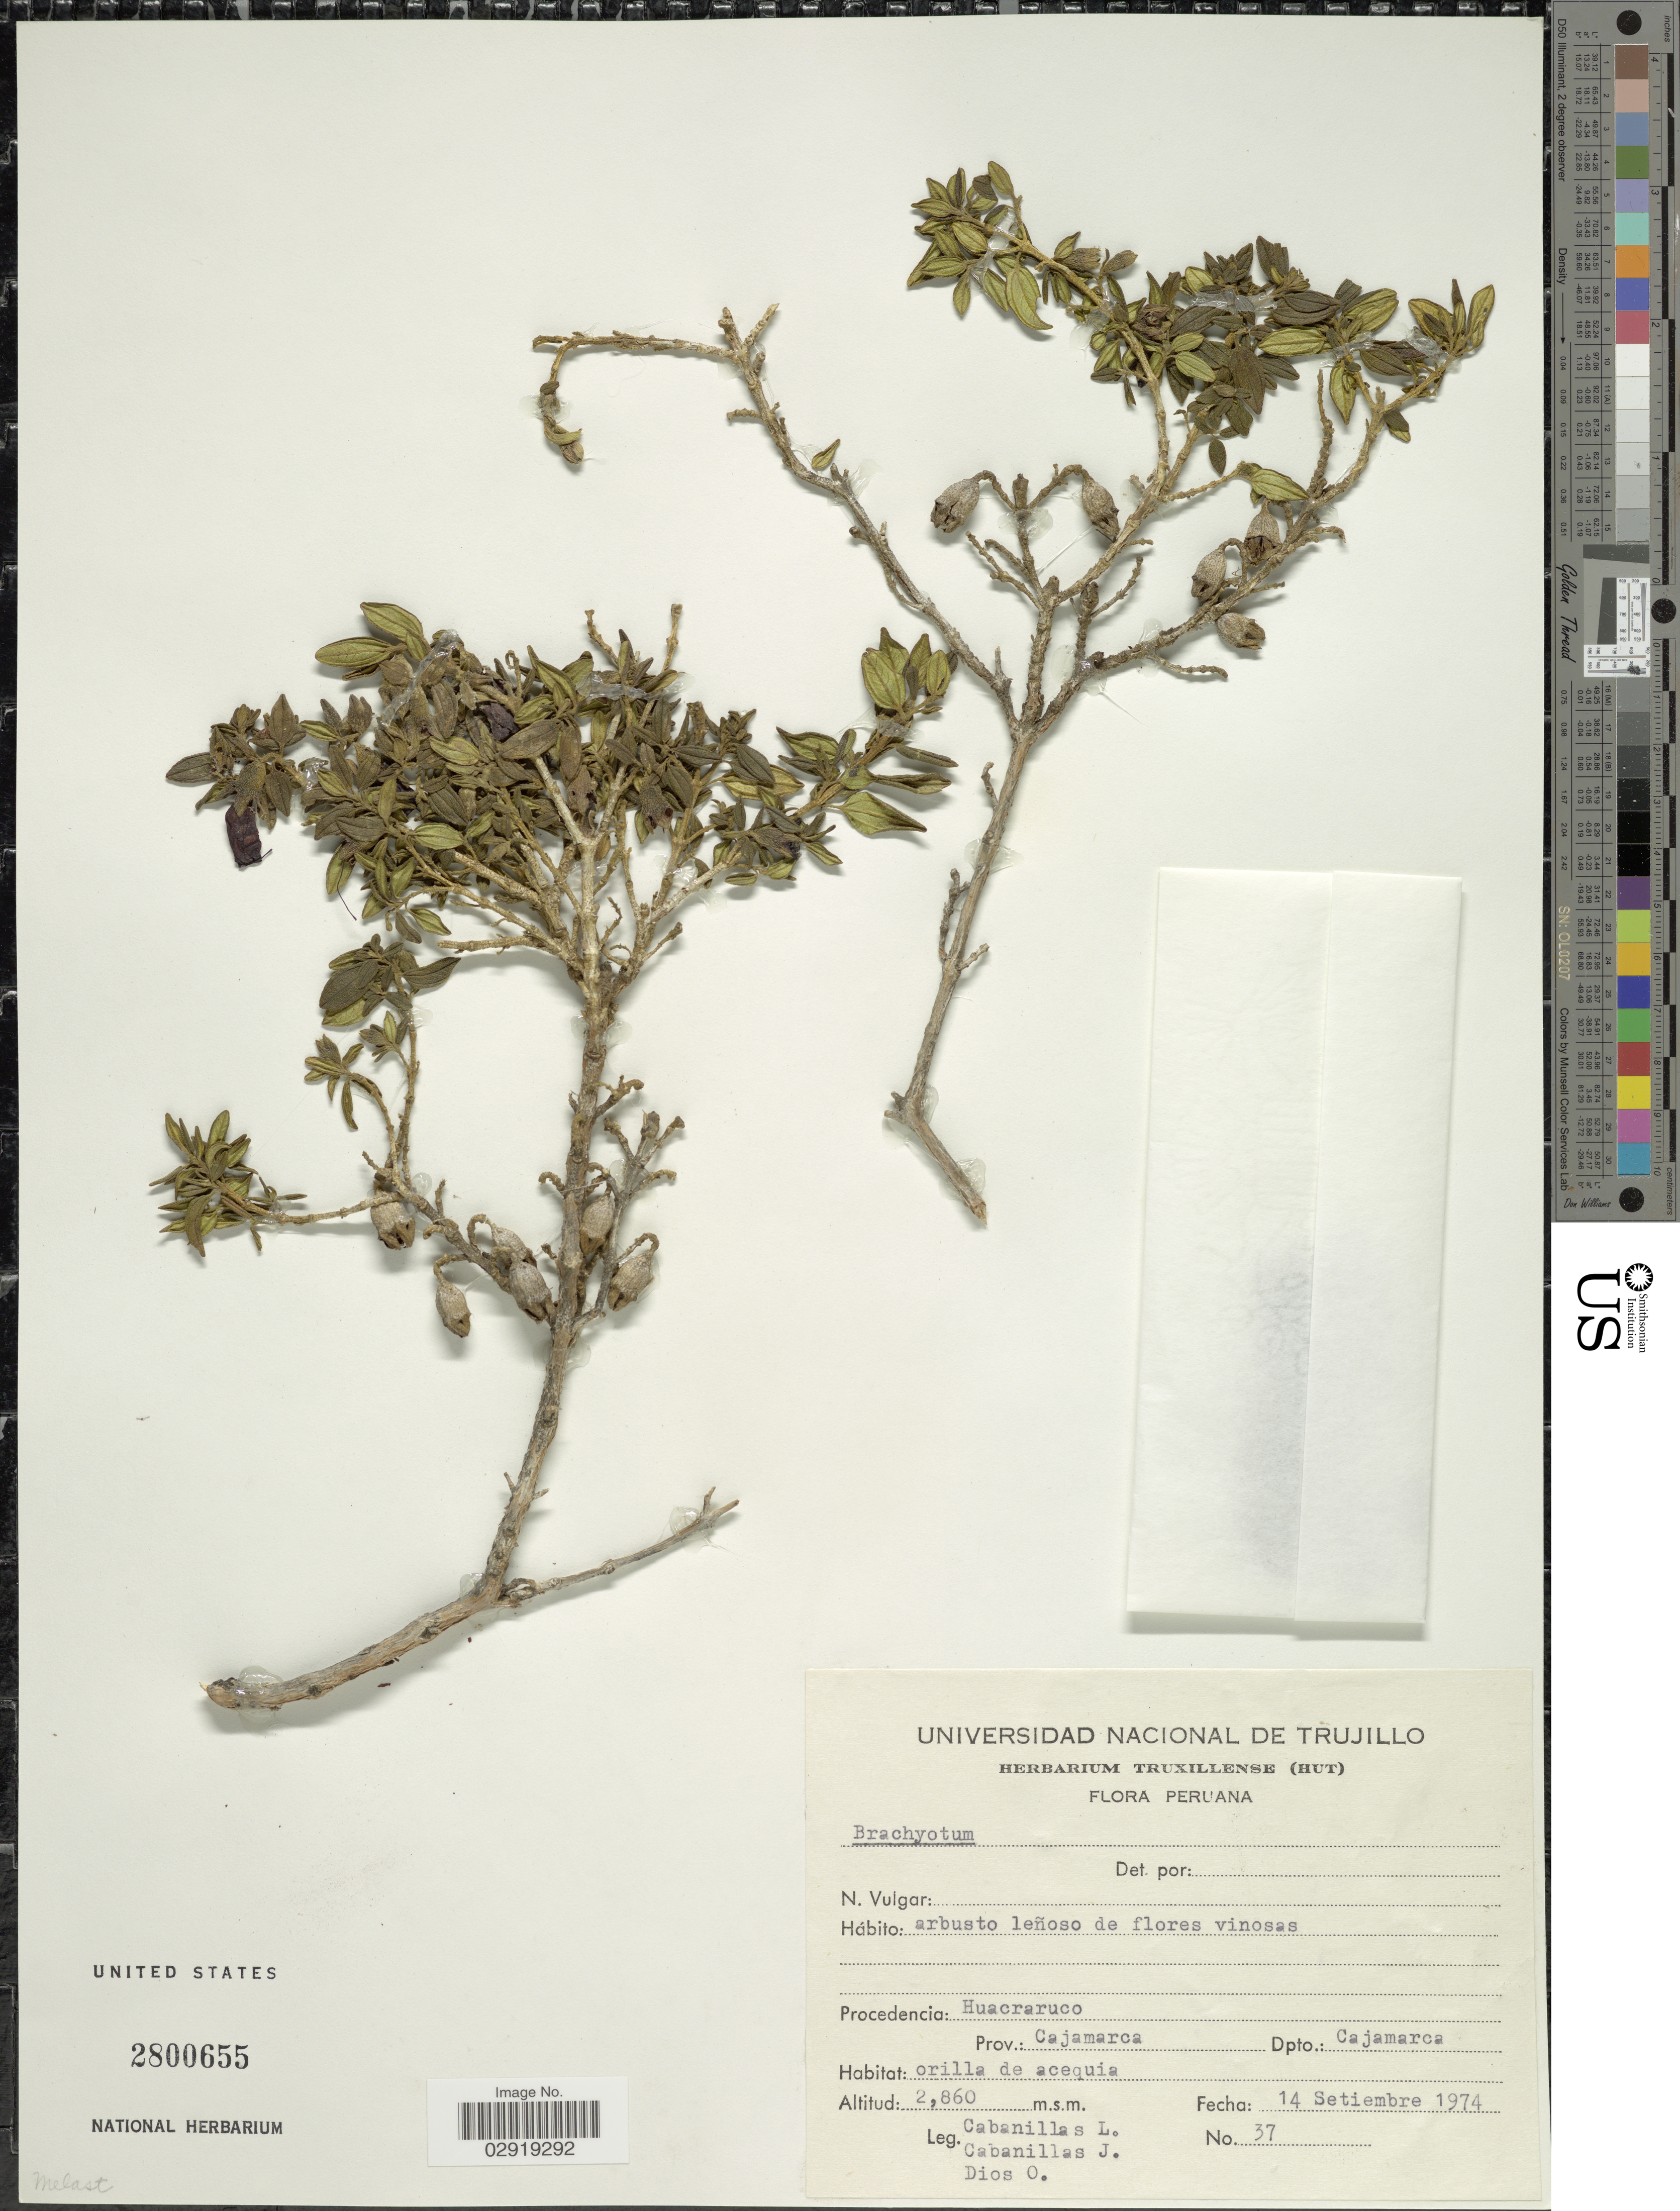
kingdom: Plantae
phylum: Tracheophyta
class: Magnoliopsida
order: Myrtales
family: Melastomataceae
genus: Brachyotum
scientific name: Brachyotum naudinii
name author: Triana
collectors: L. Cabanillas, J. Cabanillas & O. Dios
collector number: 37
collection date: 1974-09-14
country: Peru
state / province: Cajamarca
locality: Procedencia: Huacraruco. Prov. Cajamarca. Dpto.: Cajamarca.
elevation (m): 2860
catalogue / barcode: US 2800655